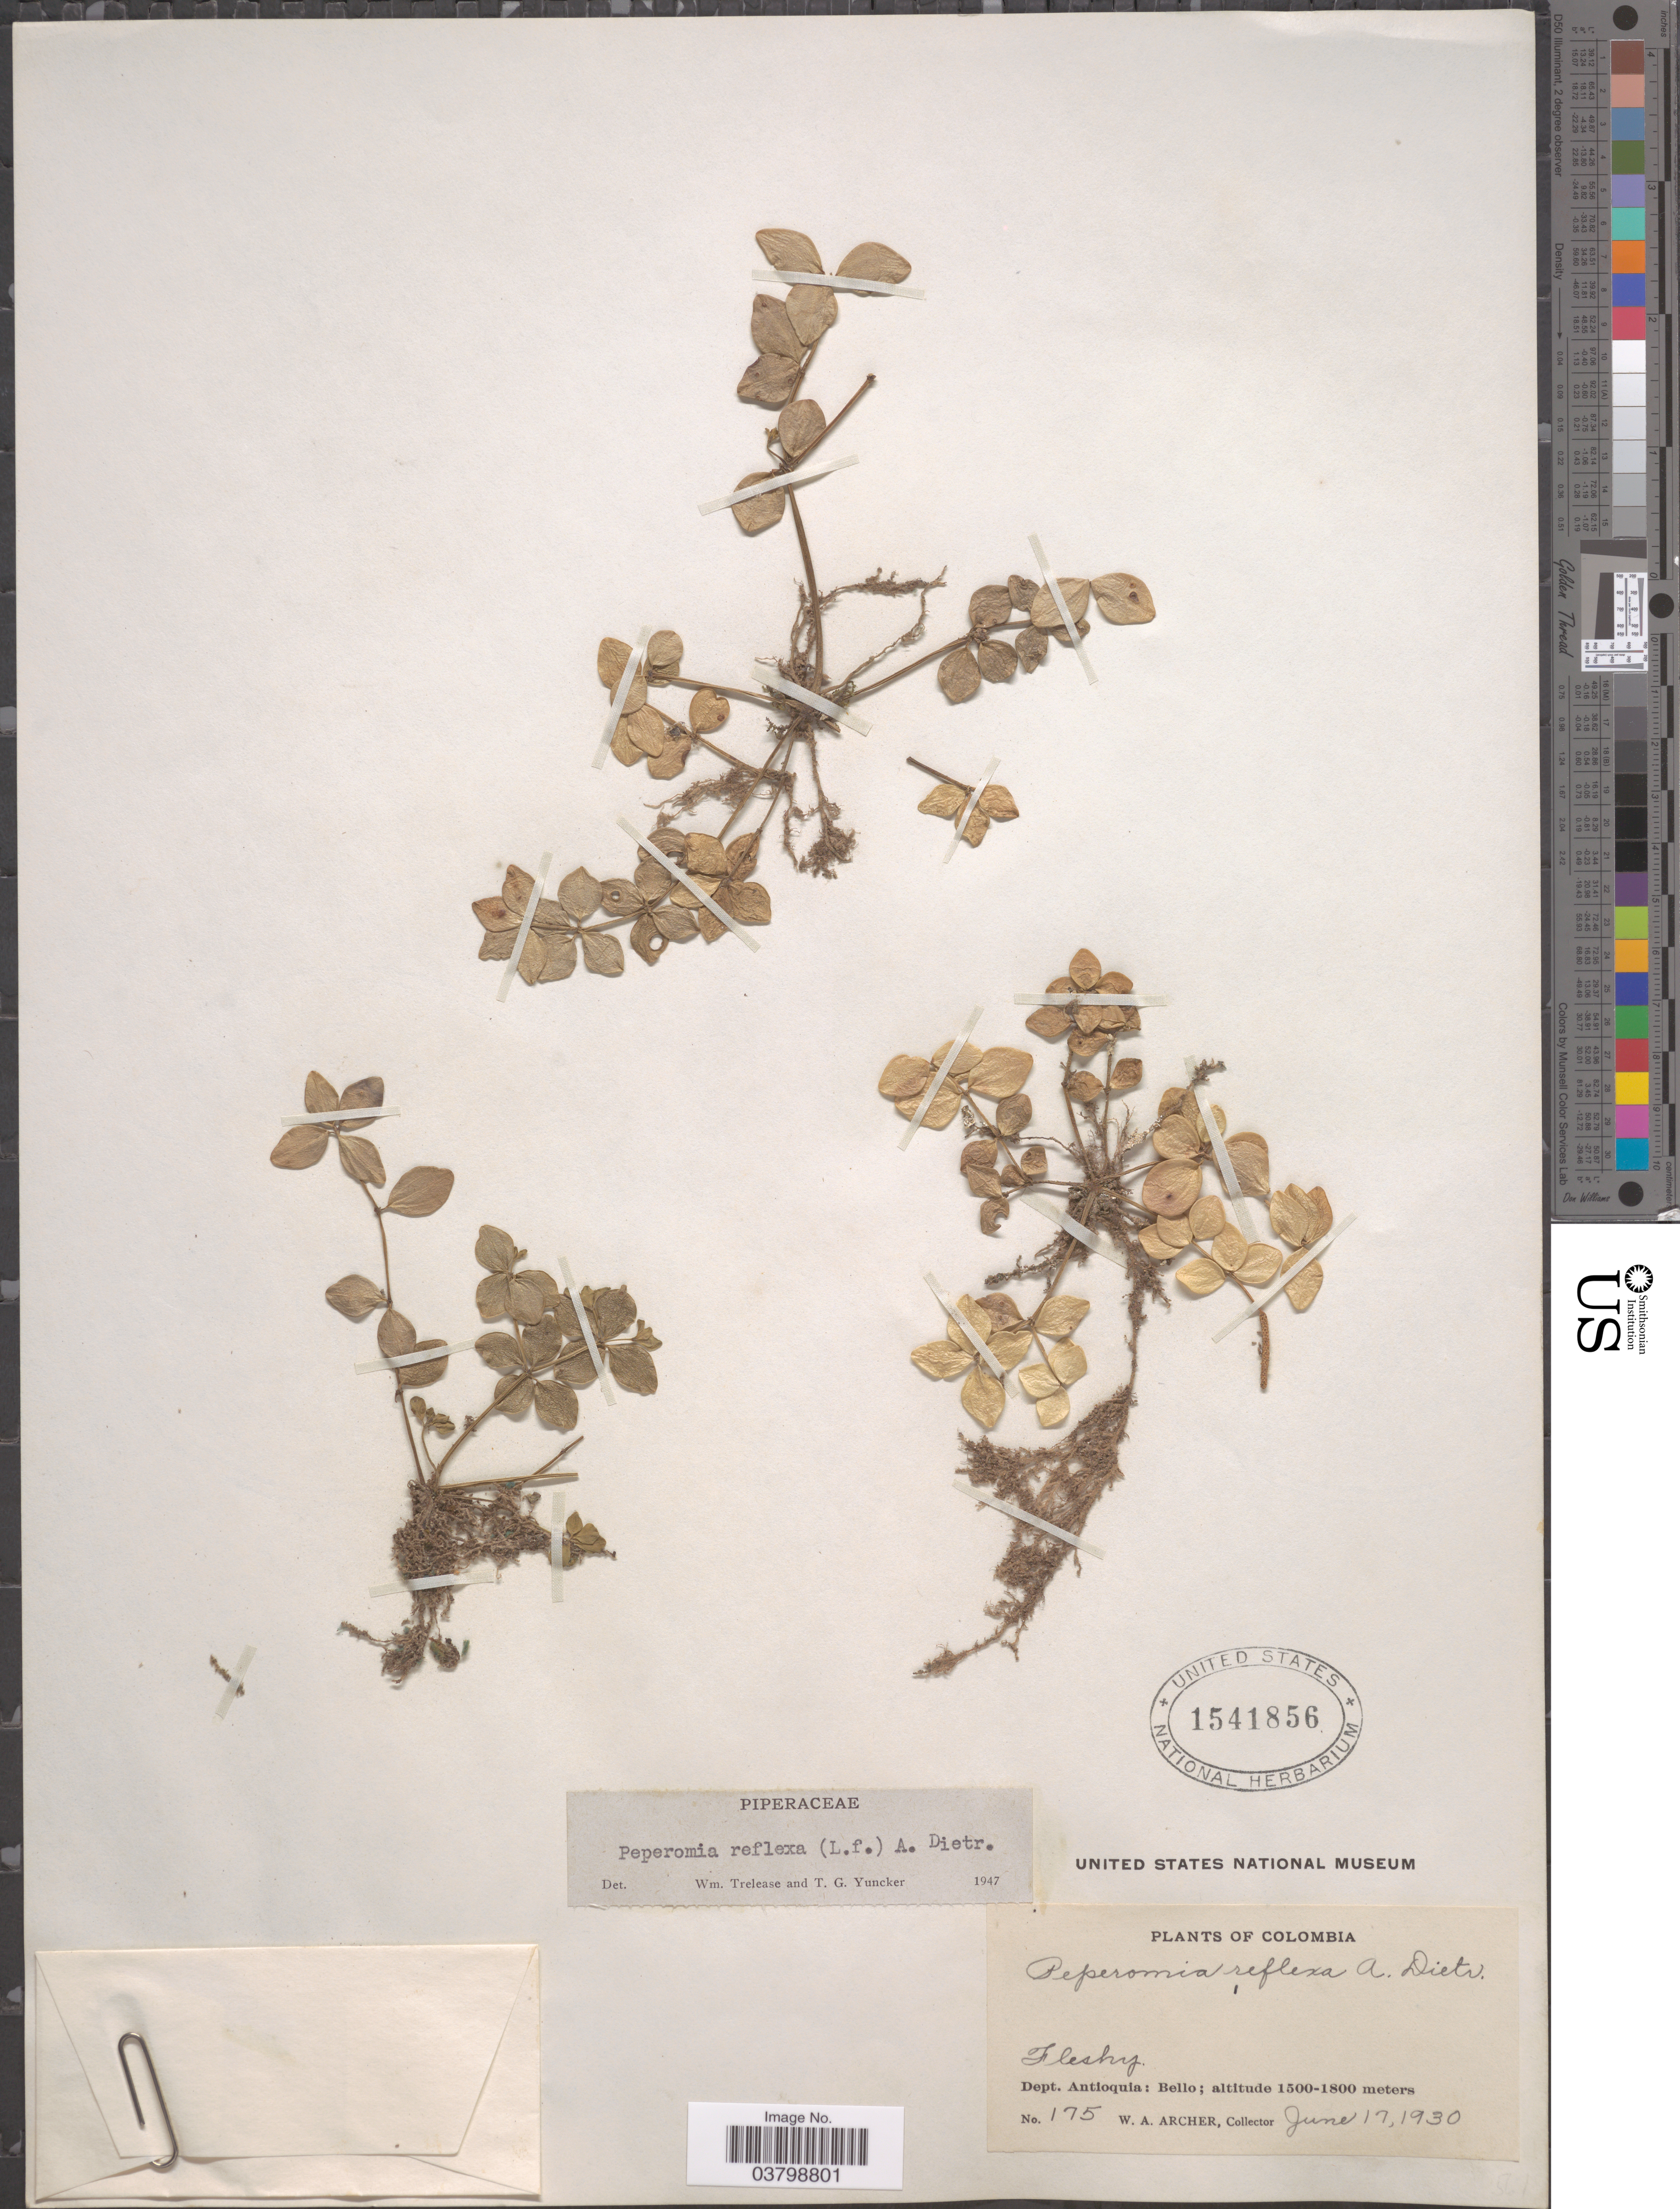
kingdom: Plantae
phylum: Tracheophyta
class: Magnoliopsida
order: Piperales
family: Piperaceae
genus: Peperomia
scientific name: Peperomia tetraphylla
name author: (G. Forst.) Hook. & Arn.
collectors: W. Archer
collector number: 175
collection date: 1930-06-17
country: Colombia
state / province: Antioquia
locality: Dept. Antioquia: Bello.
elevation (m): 1500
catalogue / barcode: US 1541856